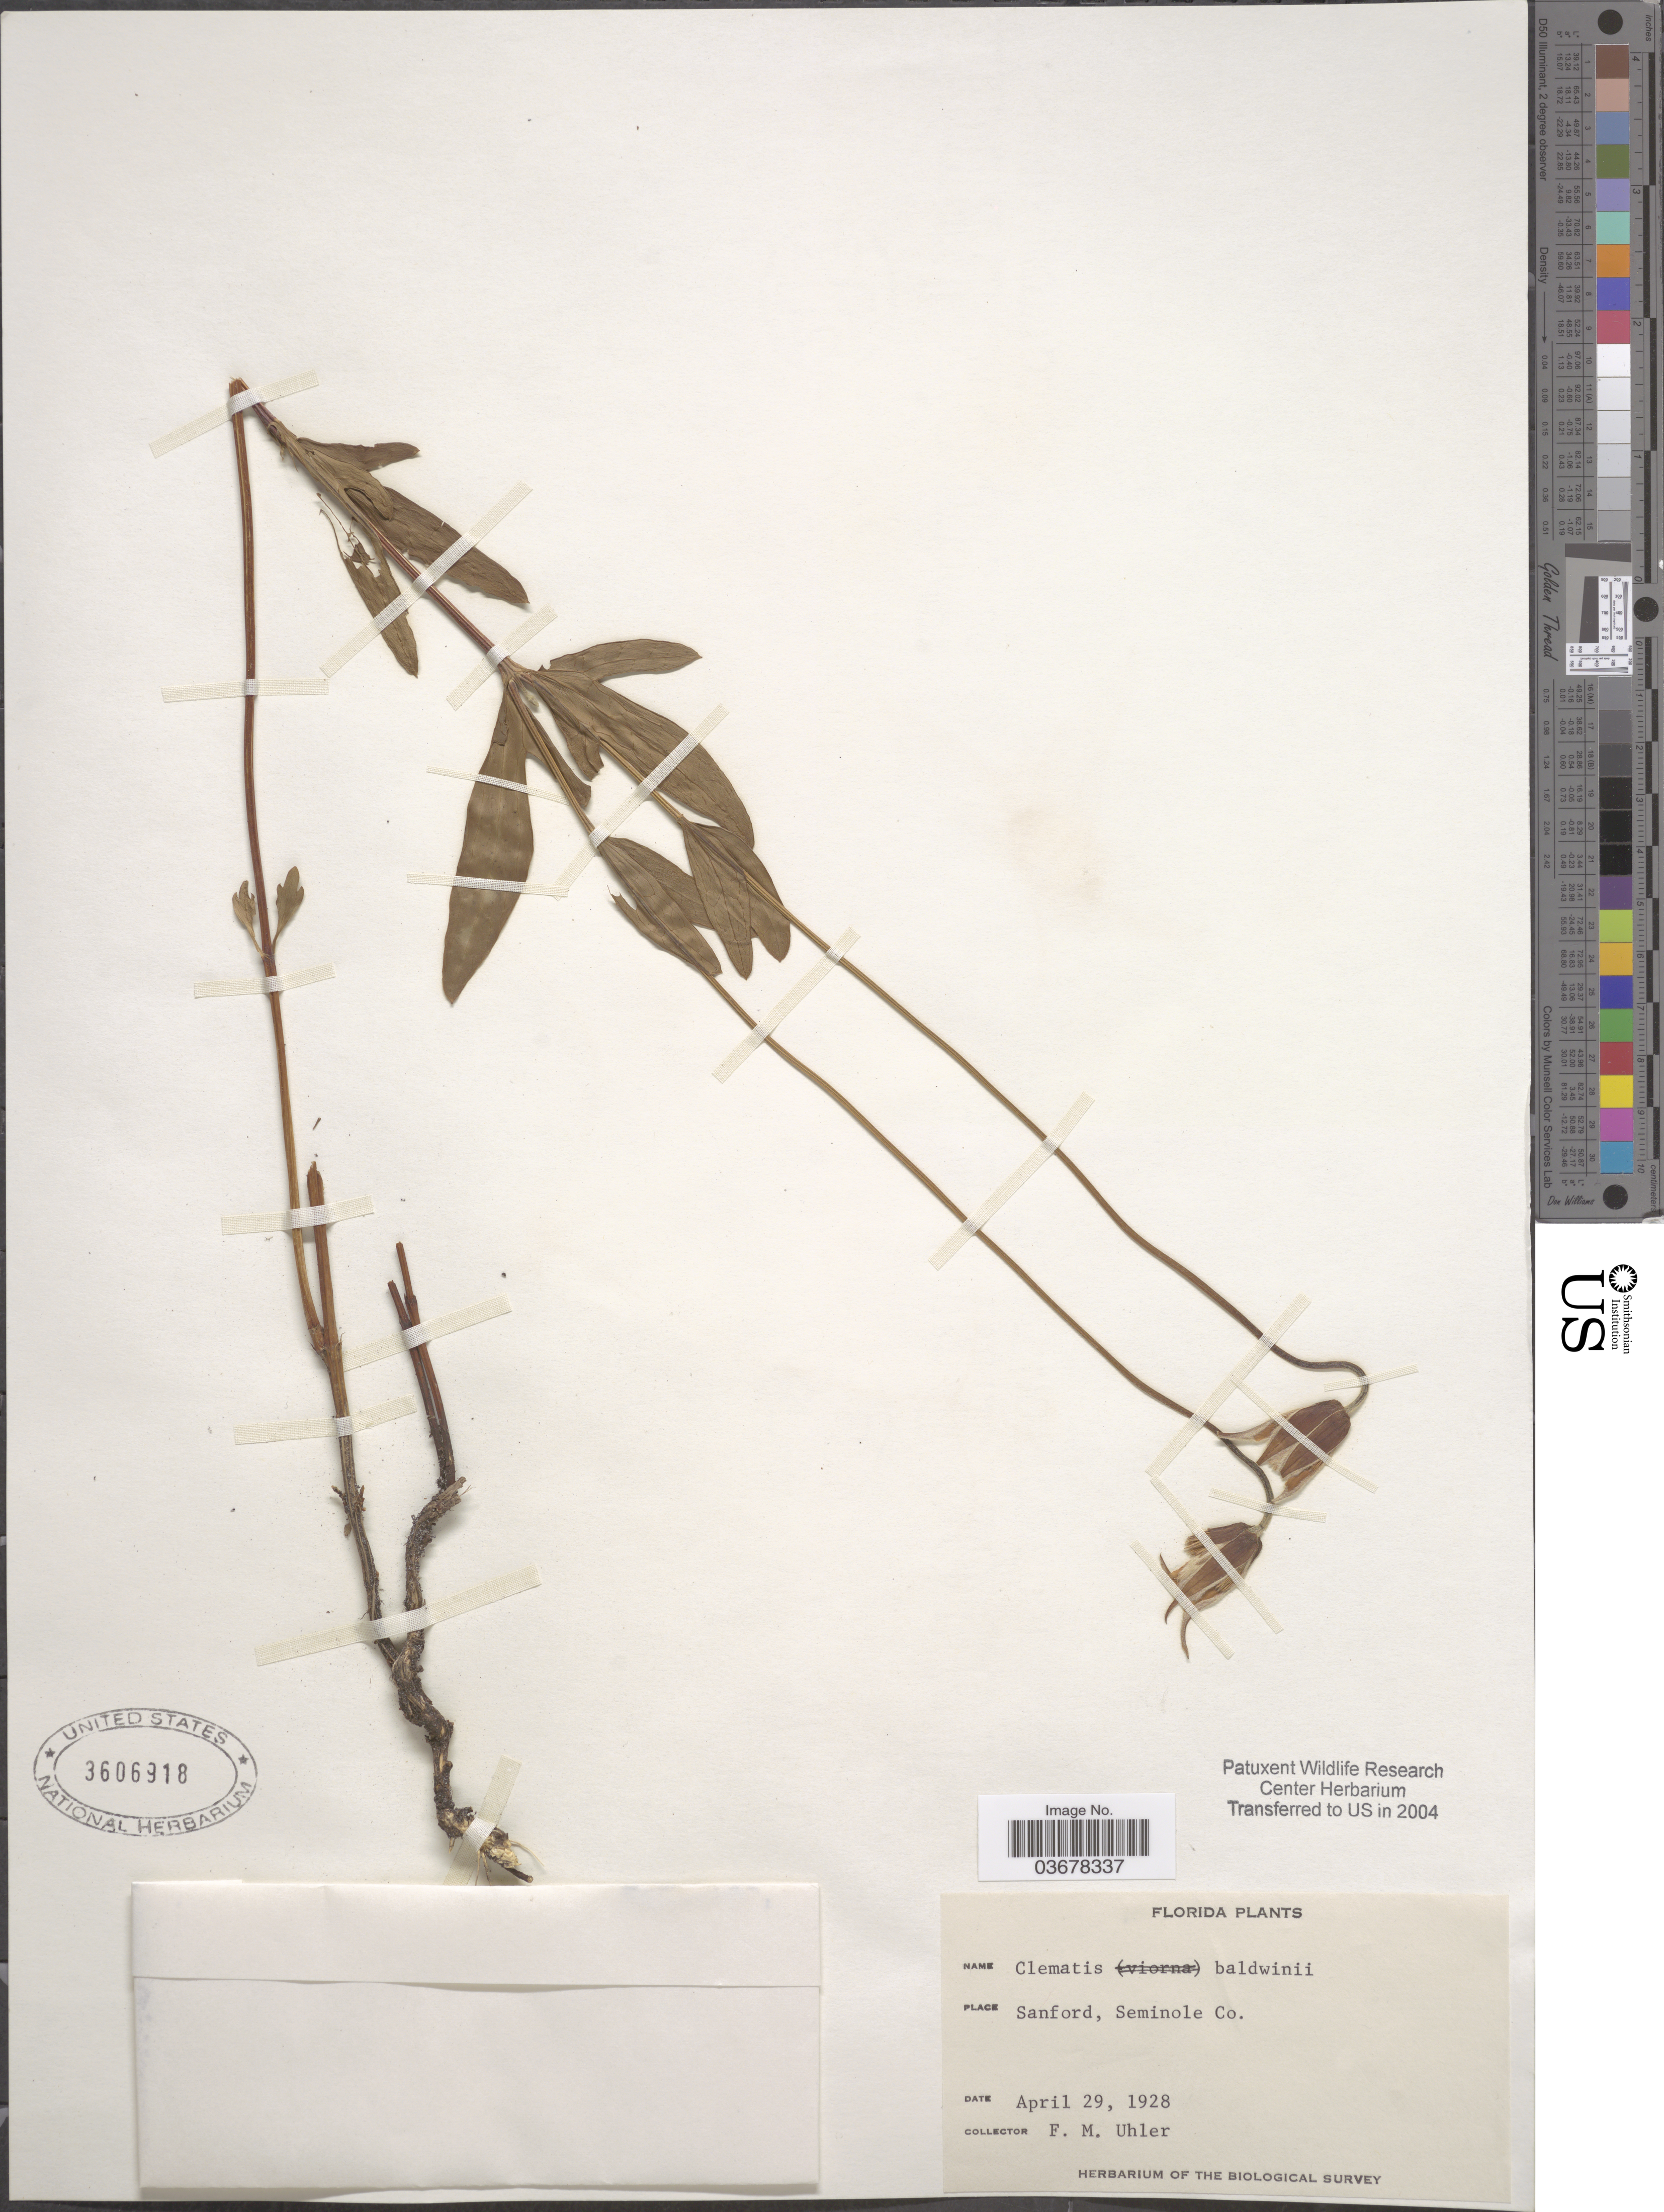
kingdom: Plantae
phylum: Tracheophyta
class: Magnoliopsida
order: Ranunculales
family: Ranunculaceae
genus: Clematis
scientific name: Clematis viorna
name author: L.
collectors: F. M. Uhler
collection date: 1928-04-29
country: United States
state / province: Florida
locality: Sanford, Seminole Co.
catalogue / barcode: US 3606918